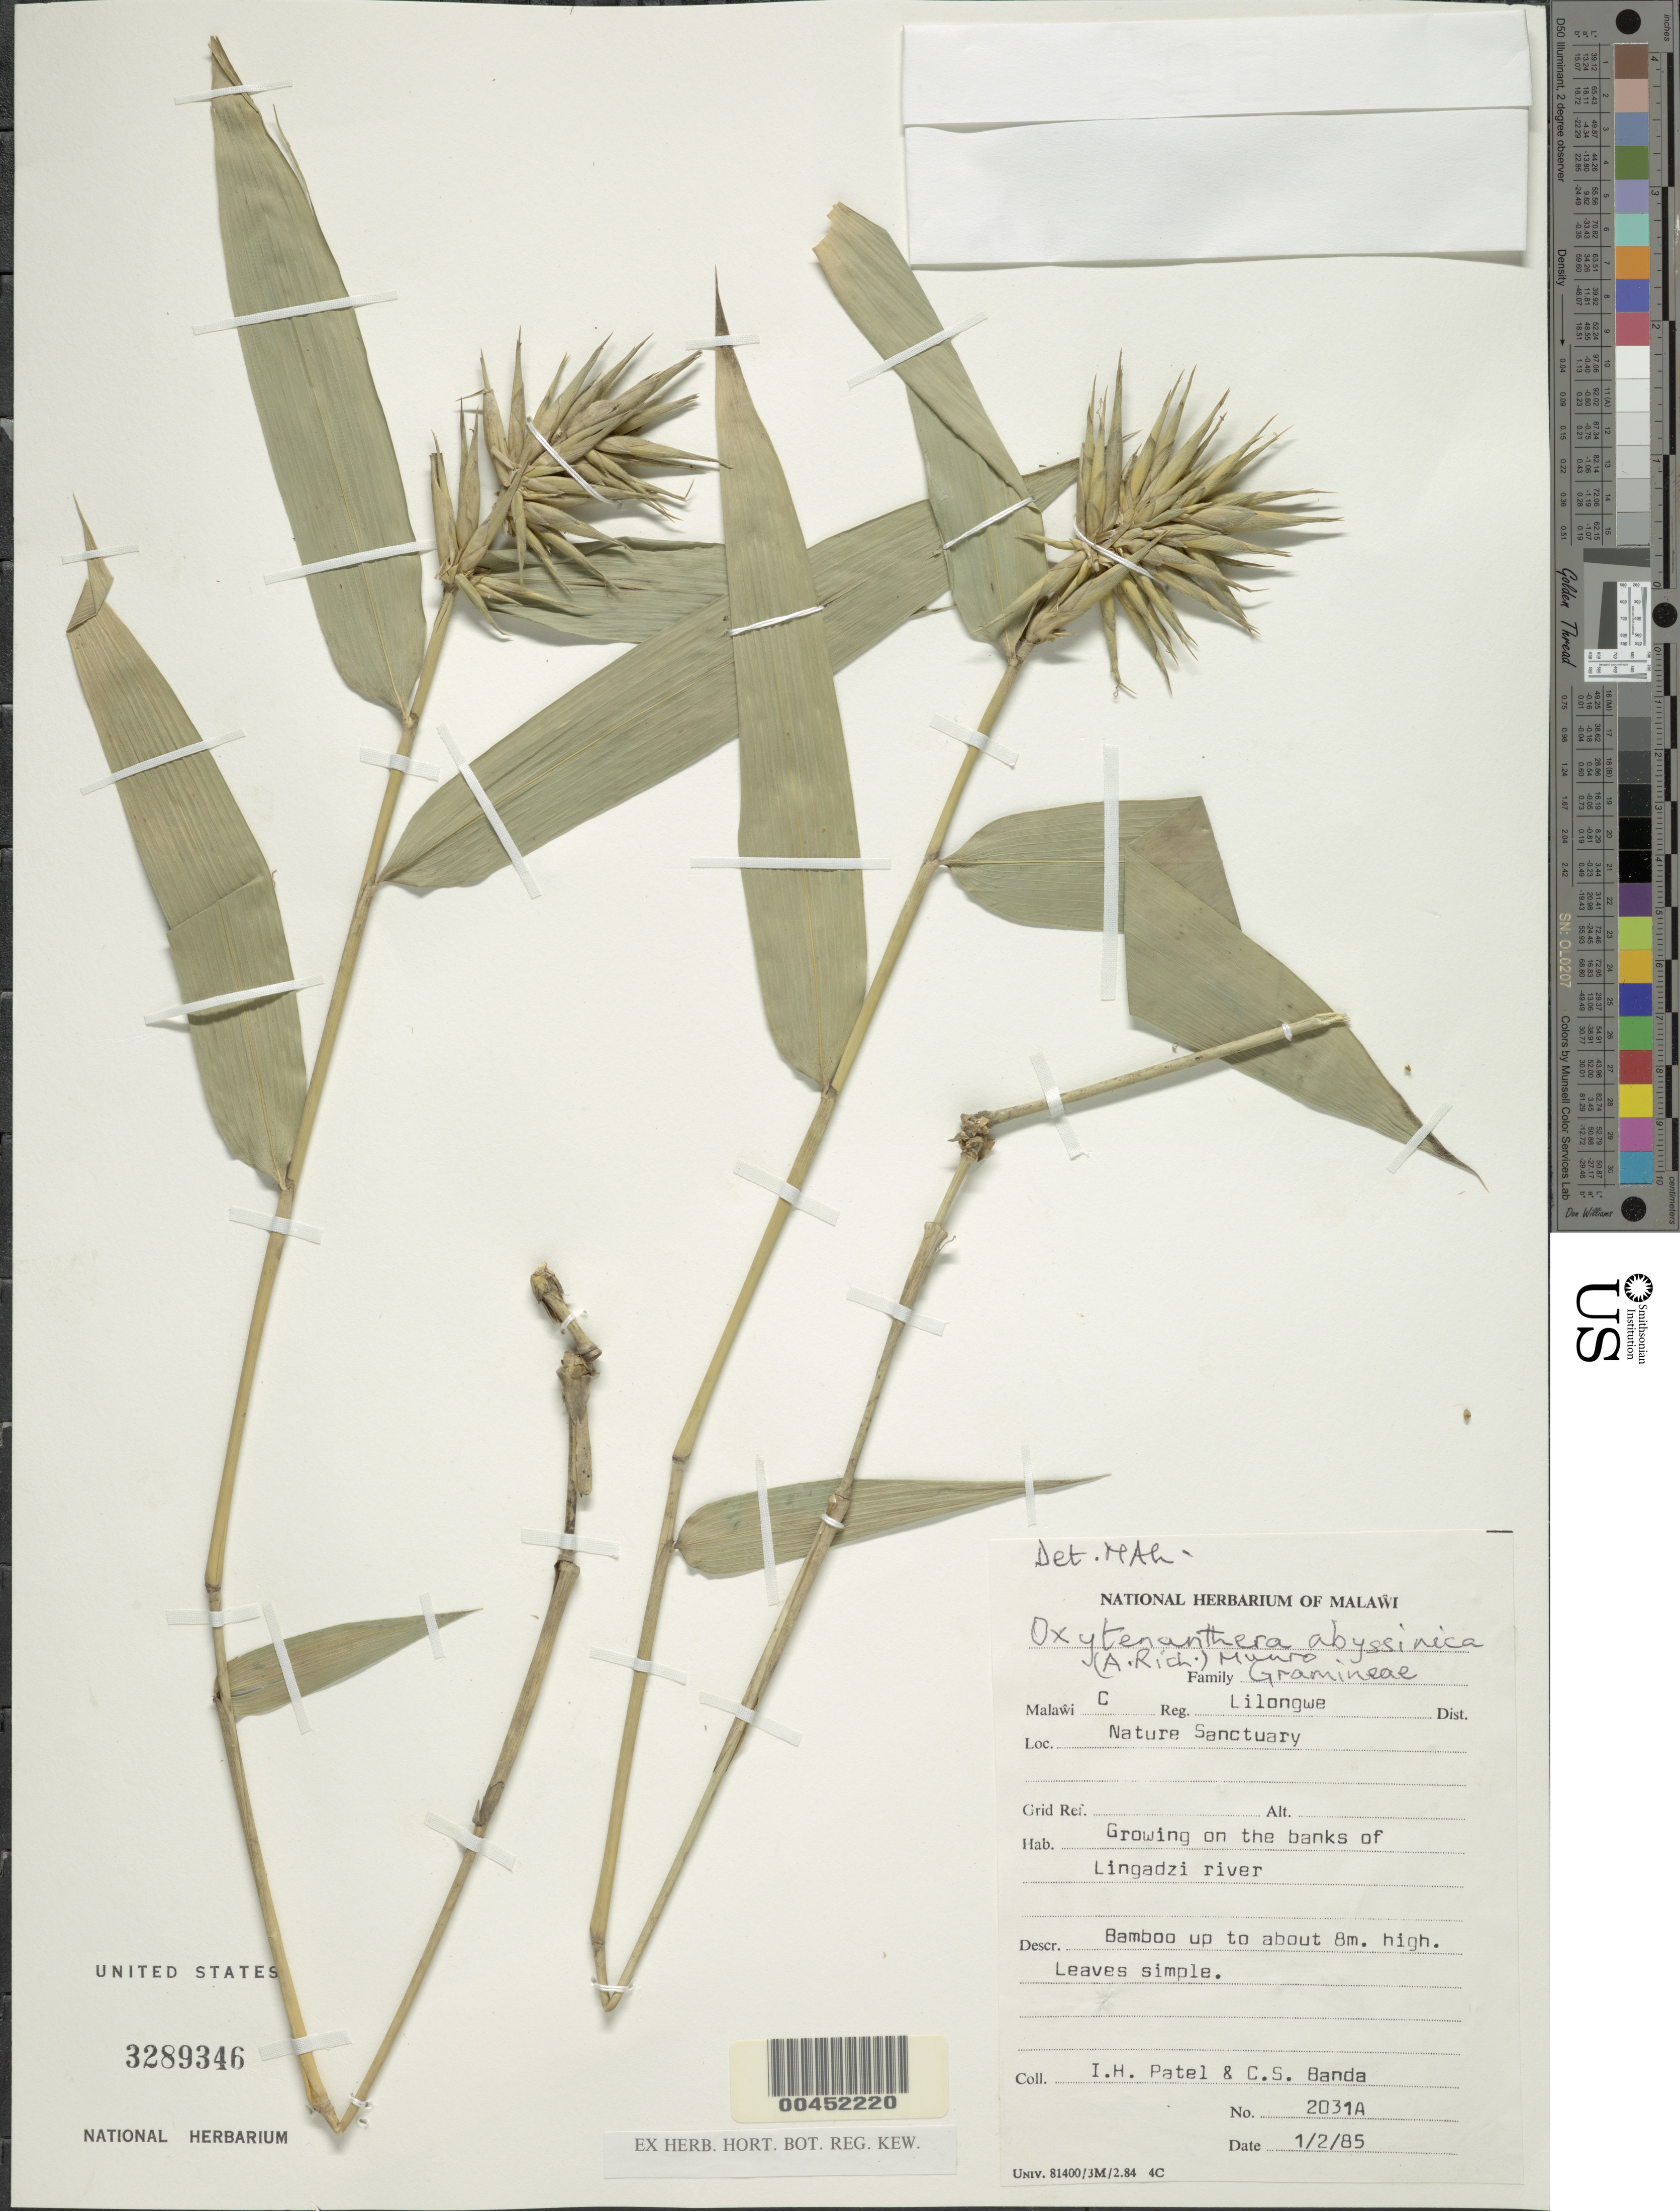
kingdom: Plantae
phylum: Tracheophyta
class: Liliopsida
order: Poales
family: Poaceae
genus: Oxytenanthera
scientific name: Oxytenanthera abyssinica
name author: (A. Rich.) Munro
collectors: I. Patel & C. Banda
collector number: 2031a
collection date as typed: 01 Feb 1985 or 02 Jan 1985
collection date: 1985-01-02 or 1985-02-01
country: Malawi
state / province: Central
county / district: Lilongwe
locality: Lingadzi river, nature sanctuary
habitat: River banks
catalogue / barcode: US 3289346